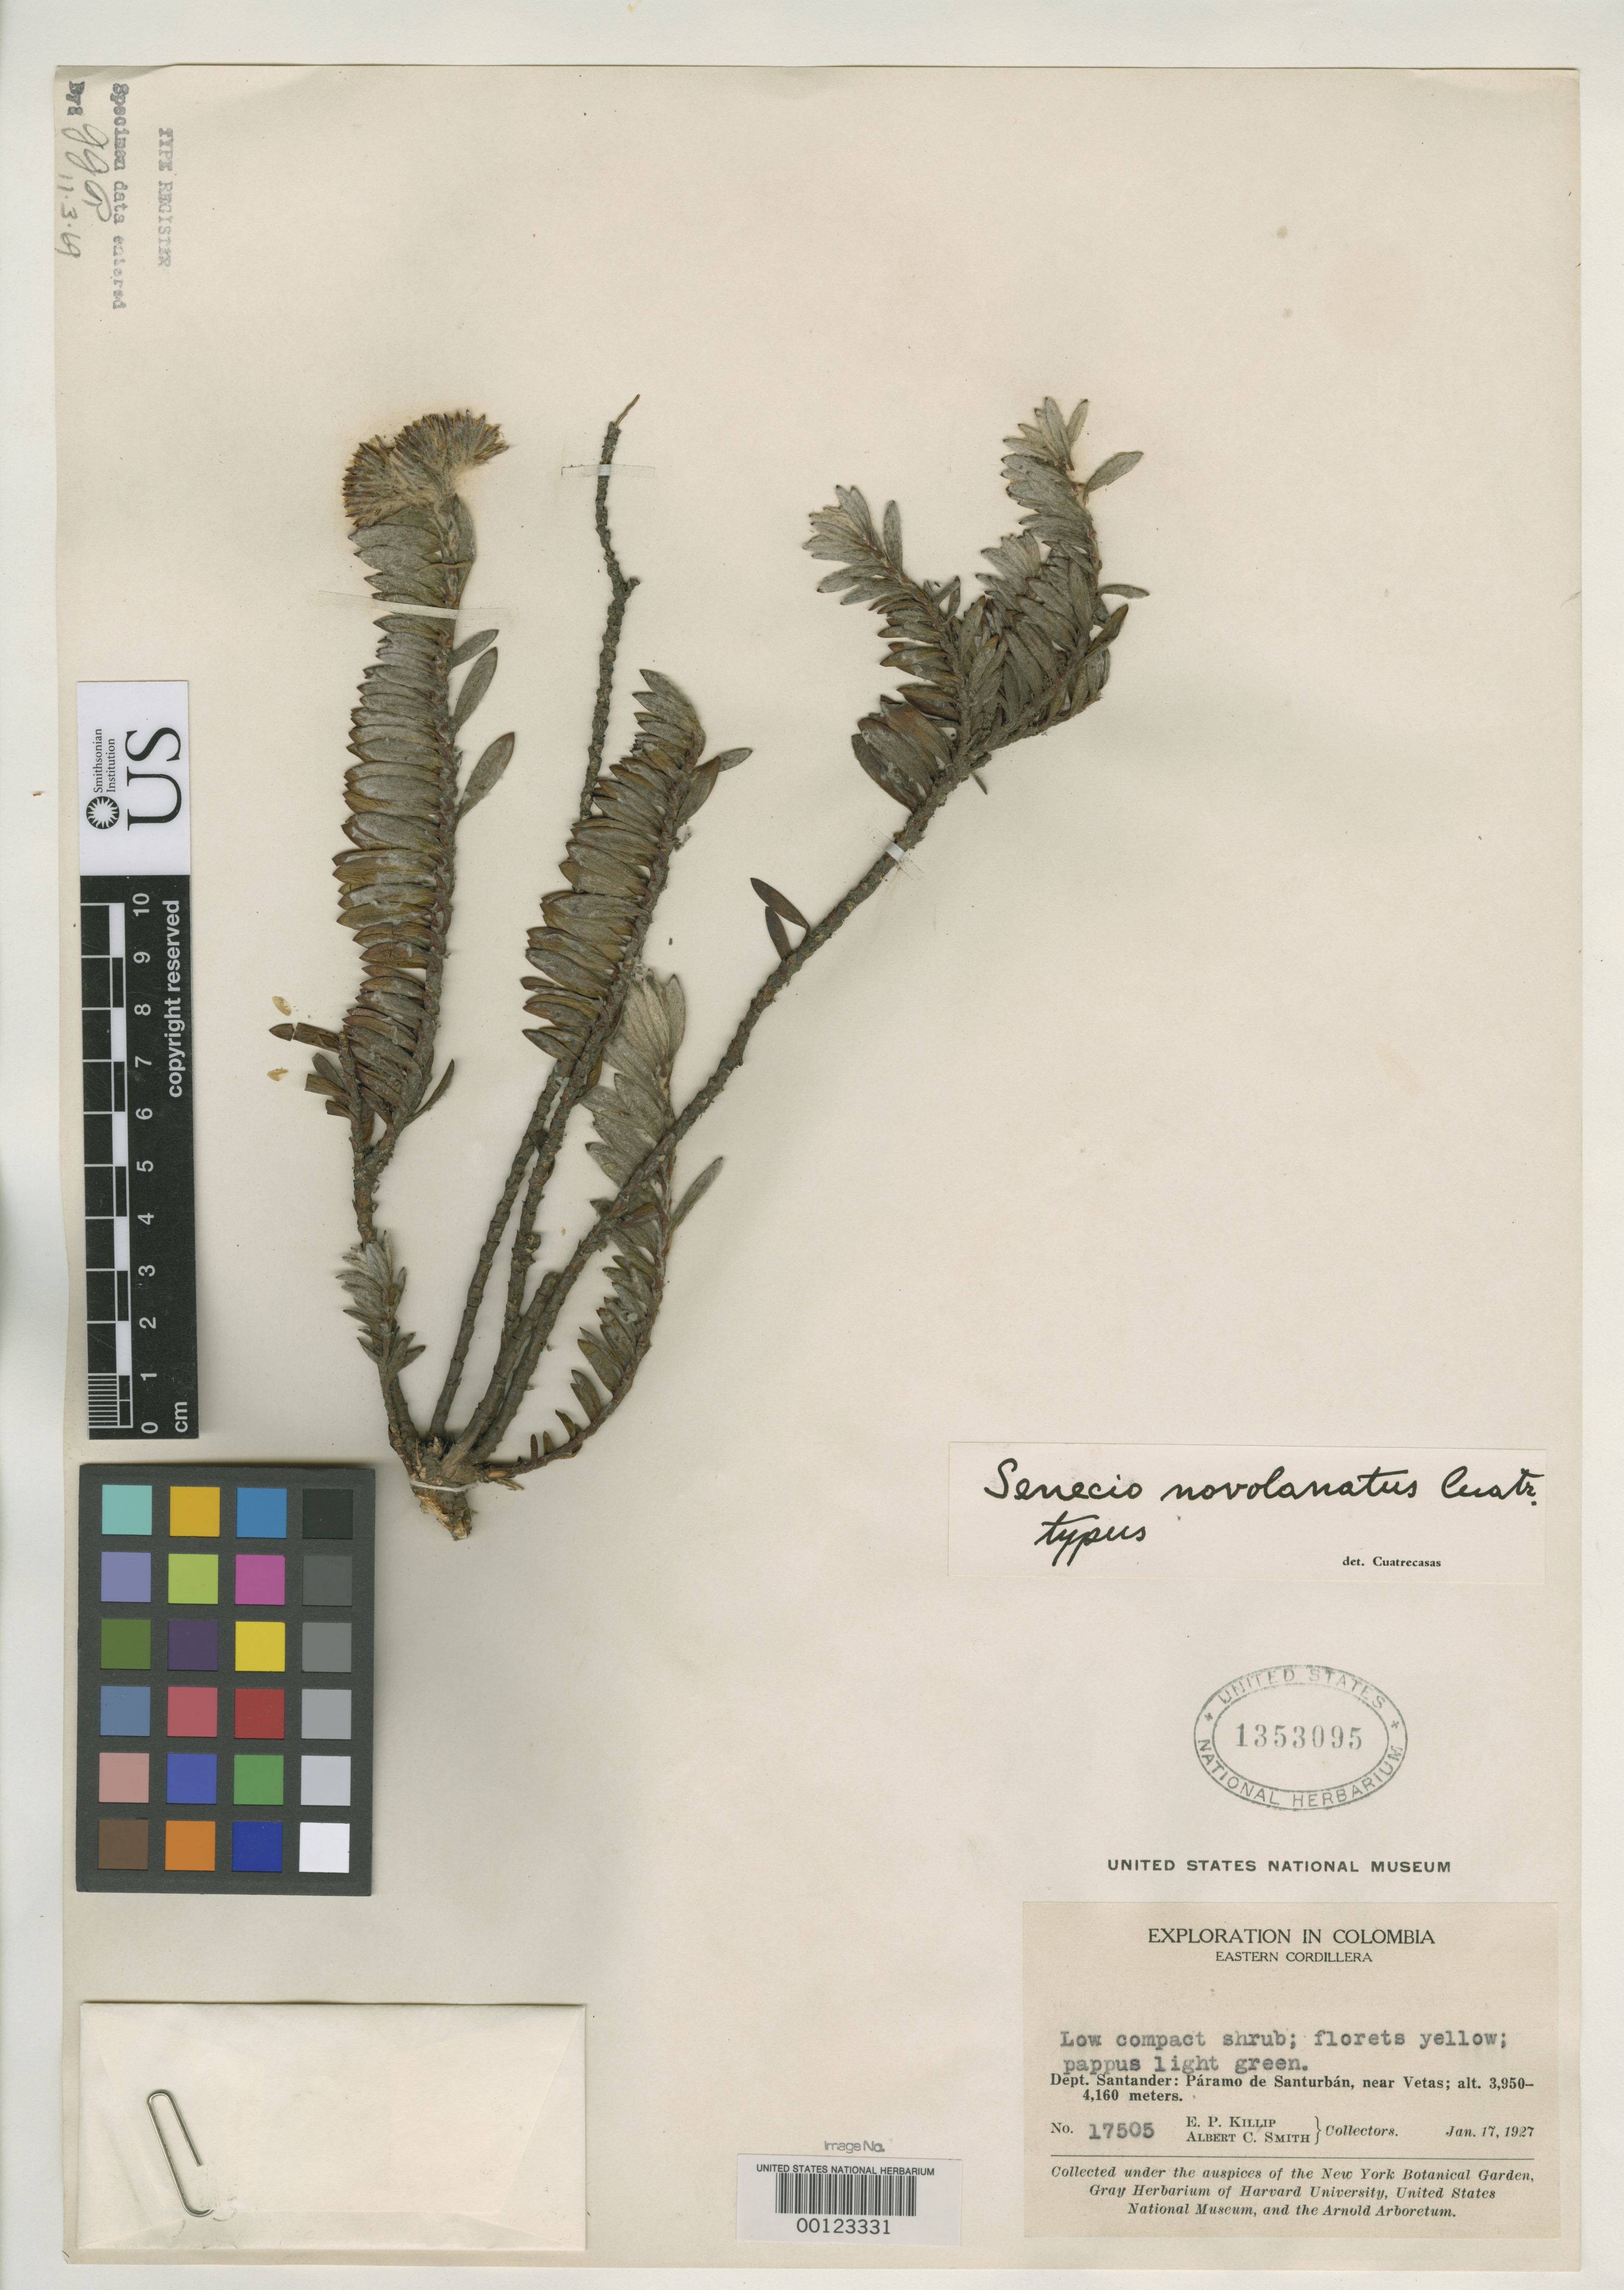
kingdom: Plantae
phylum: Tracheophyta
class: Magnoliopsida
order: Asterales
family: Asteraceae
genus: Senecio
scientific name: Senecio novolanatus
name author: Cuatrec.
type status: Holotype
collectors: E. P. Killip & A. C. Smith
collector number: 17505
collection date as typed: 17 Jan 1927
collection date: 1927-01-17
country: Colombia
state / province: Santander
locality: Páramo de San Turban, near Vetas.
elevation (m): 3950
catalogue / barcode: US 1353095